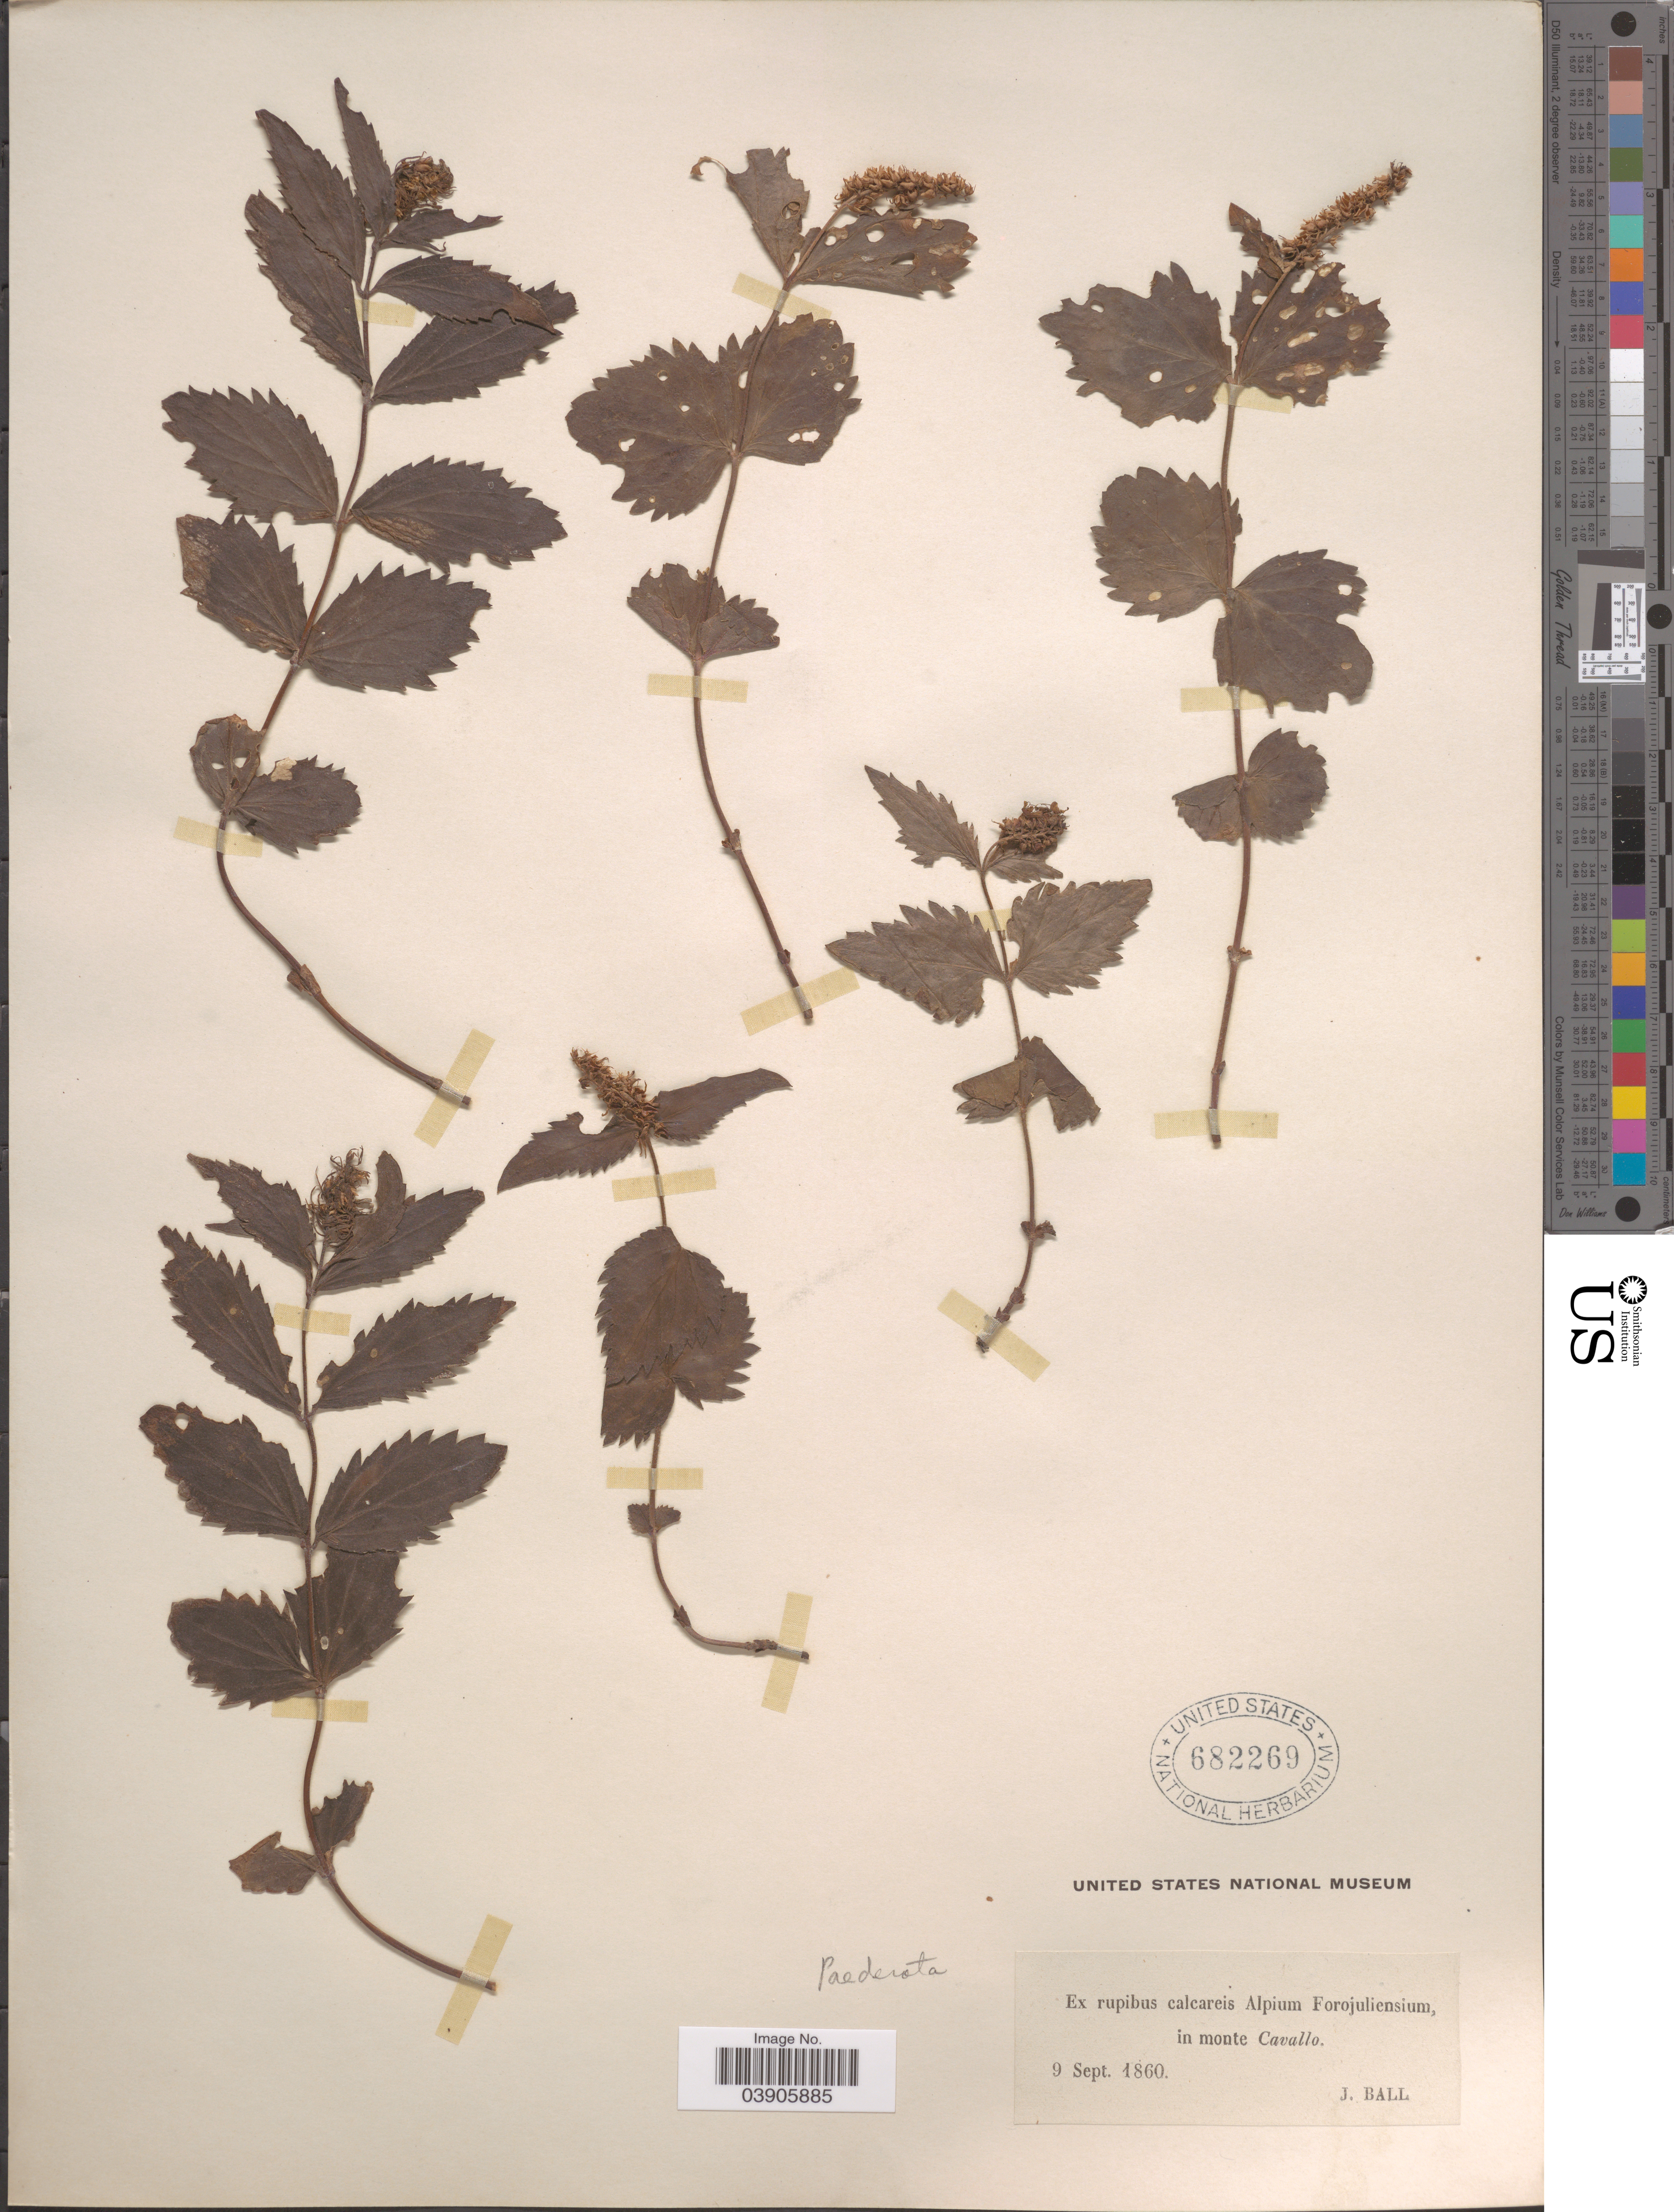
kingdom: Plantae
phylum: Tracheophyta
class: Magnoliopsida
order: Lamiales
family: Plantaginaceae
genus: Paederota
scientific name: Paederota sp.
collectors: J. Ball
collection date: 1860-09-09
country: Italy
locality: Ex rupibus calcareis Alpium Forojuliensium, in monte Cavallo.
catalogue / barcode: US 682269